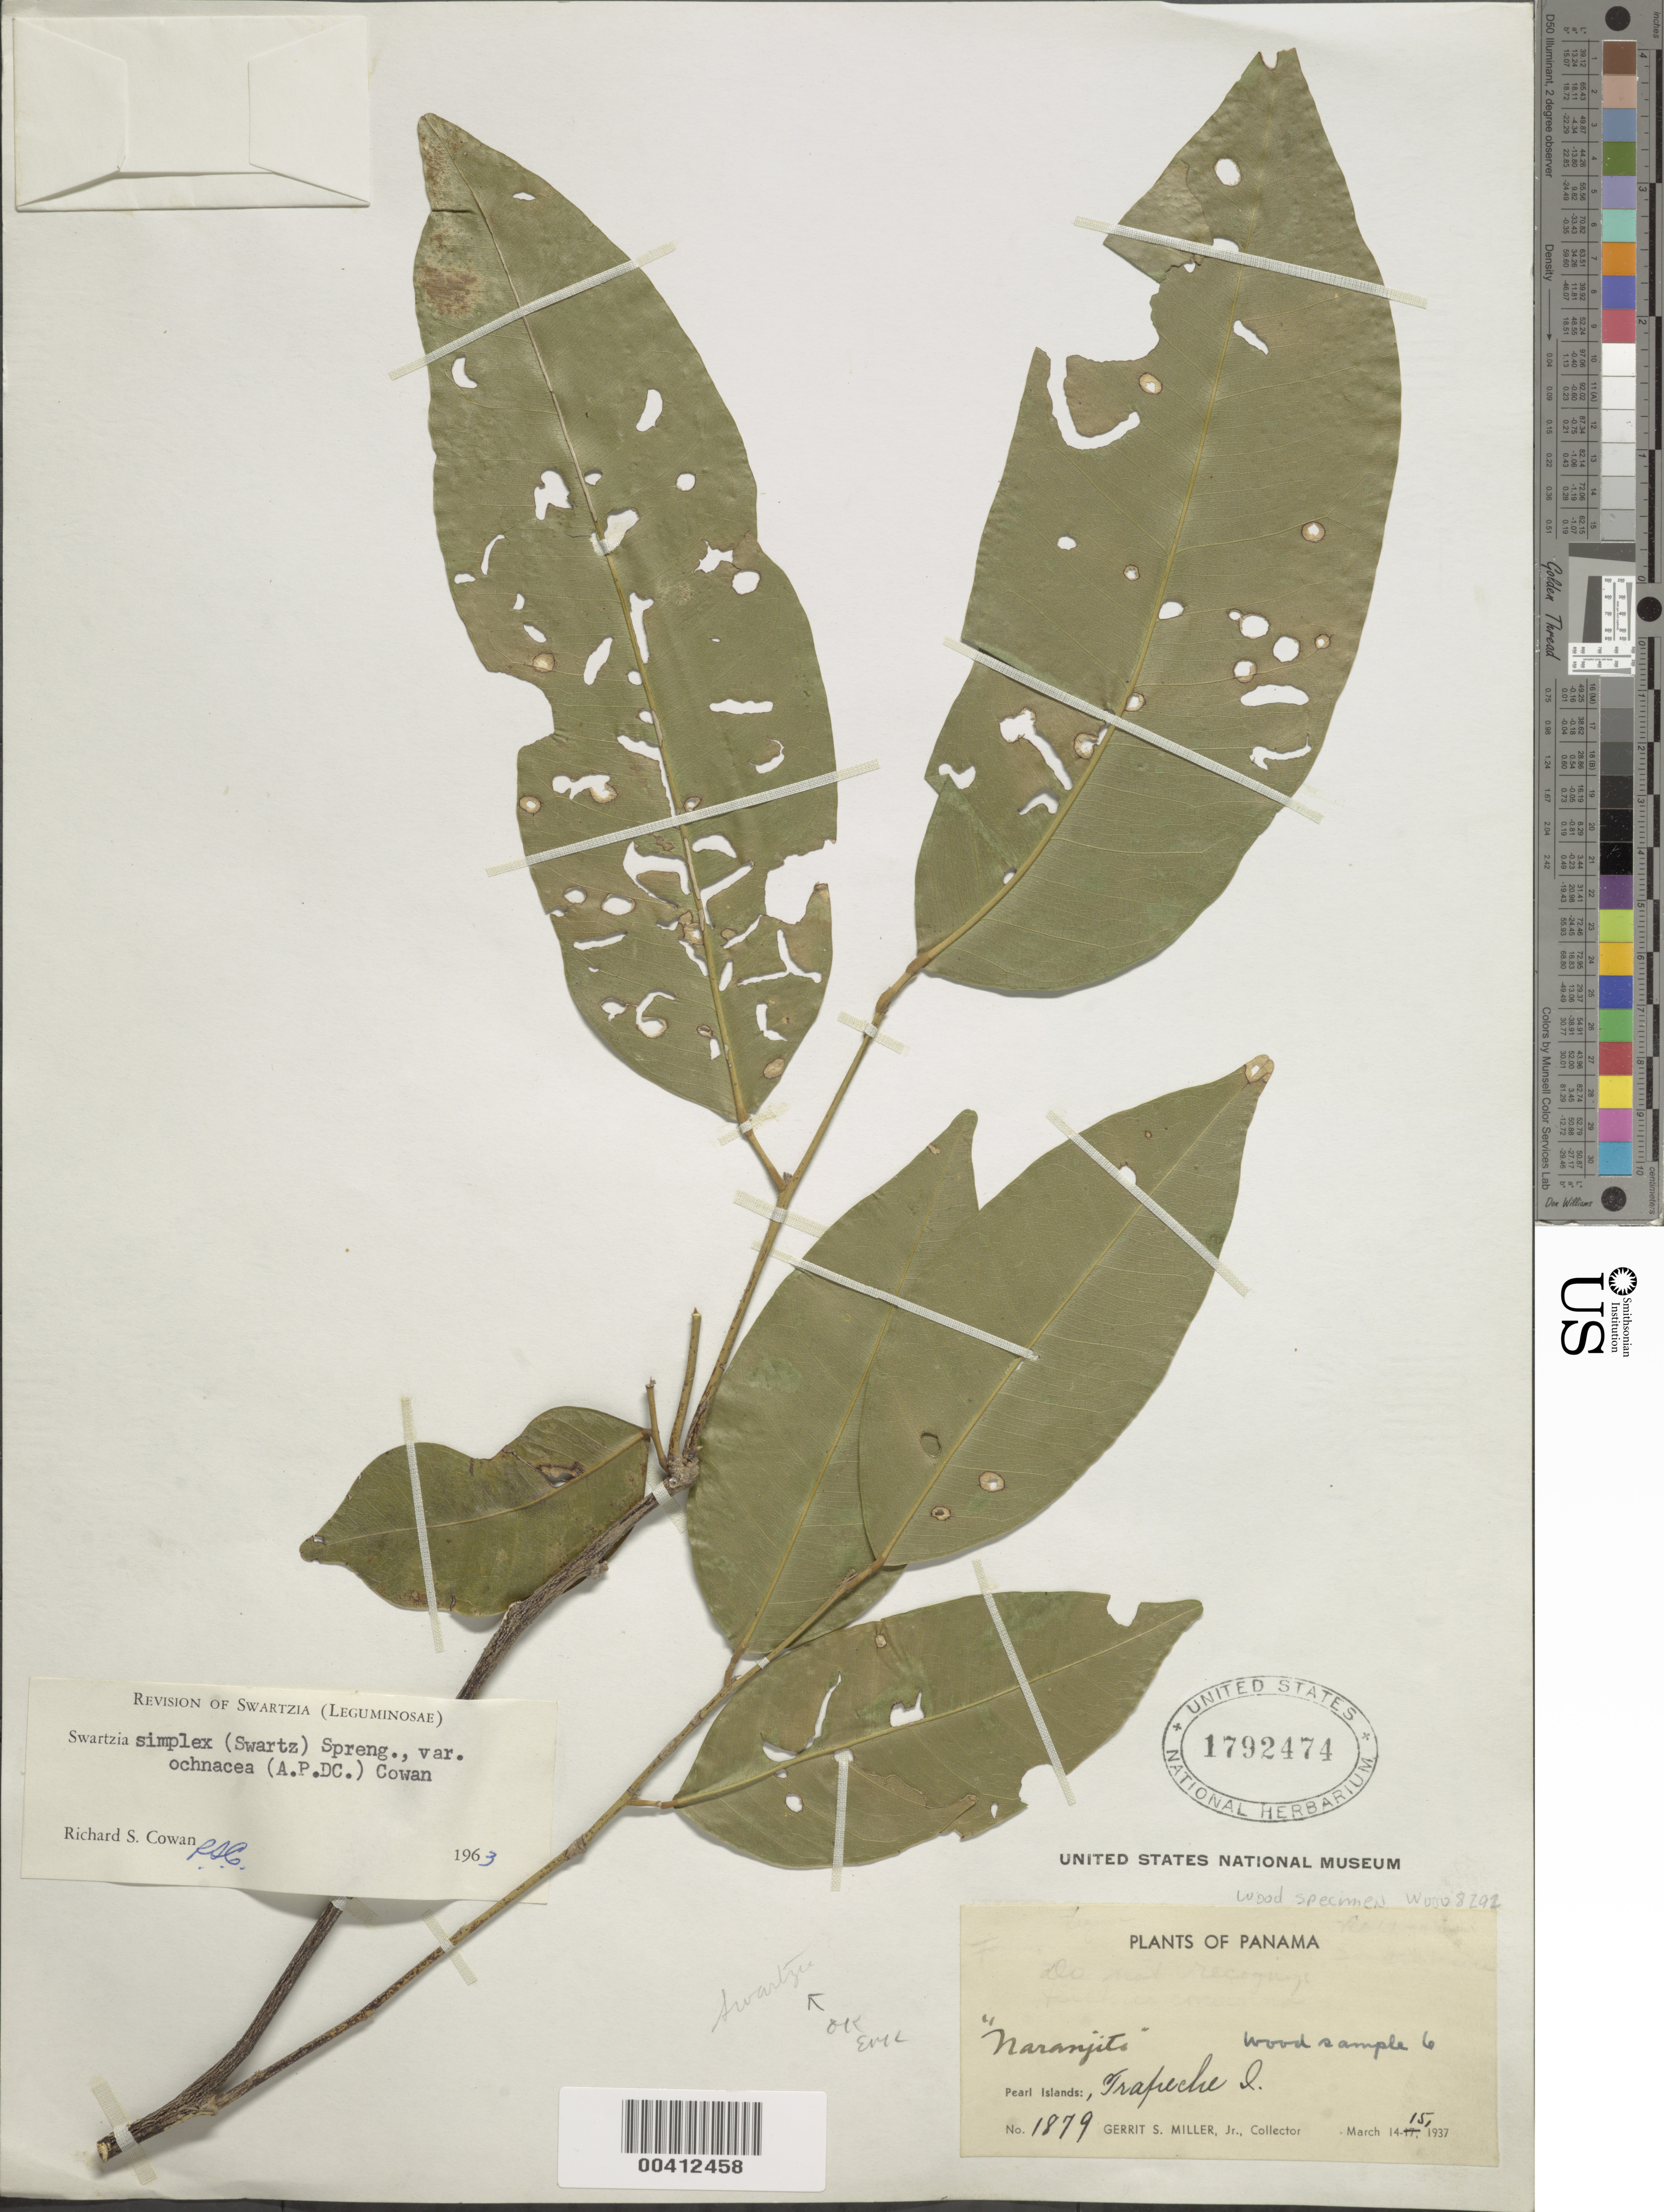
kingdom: Plantae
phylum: Tracheophyta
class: Magnoliopsida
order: Fabales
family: Fabaceae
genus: Swartzia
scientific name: Swartzia simplex var. ochnacea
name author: (DC.) R.S. Cowan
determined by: Cowan, R. S.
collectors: G. S. Miller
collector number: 1879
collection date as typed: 14 Mar 1937 or 15 Mar 1937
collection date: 1937-03-14 or 1937-03-15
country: Panama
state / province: Panamá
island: Trapiche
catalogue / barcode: US 1792474